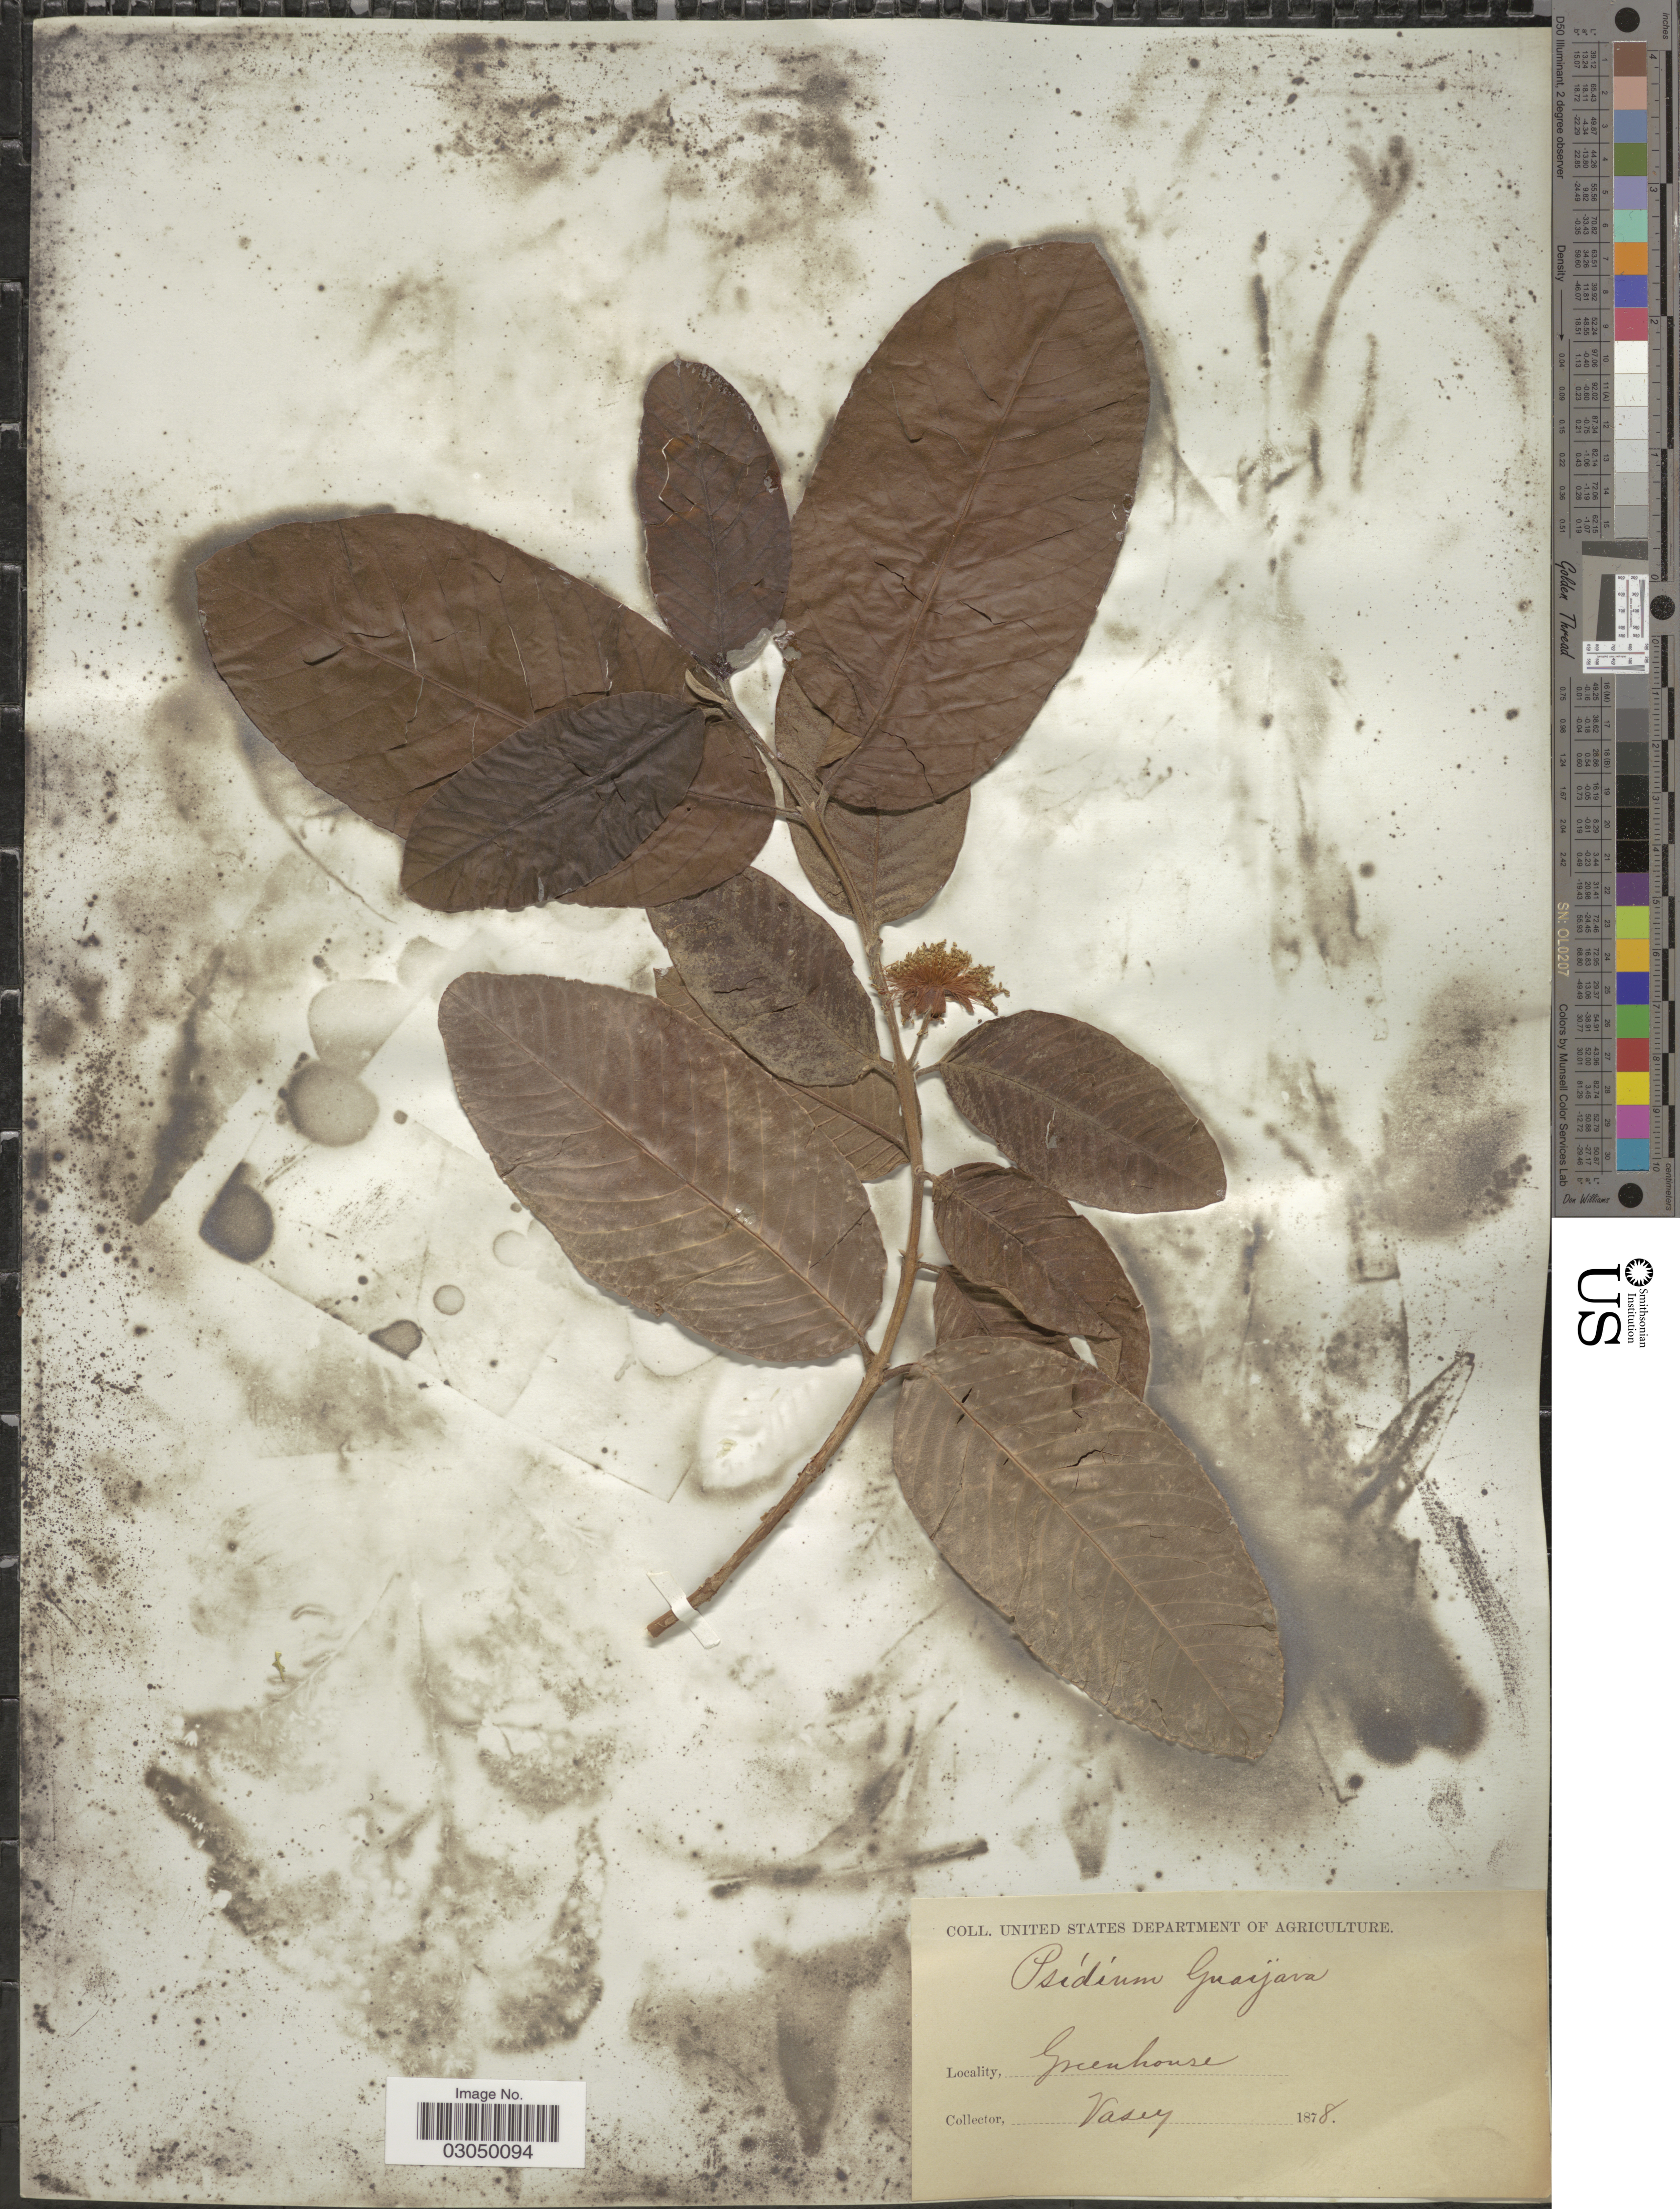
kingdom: Plantae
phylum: Tracheophyta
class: Magnoliopsida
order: Myrtales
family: Myrtaceae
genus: Psidium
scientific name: Psidium guayava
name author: Raddi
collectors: Vasey, --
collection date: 1878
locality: Greenhouse.